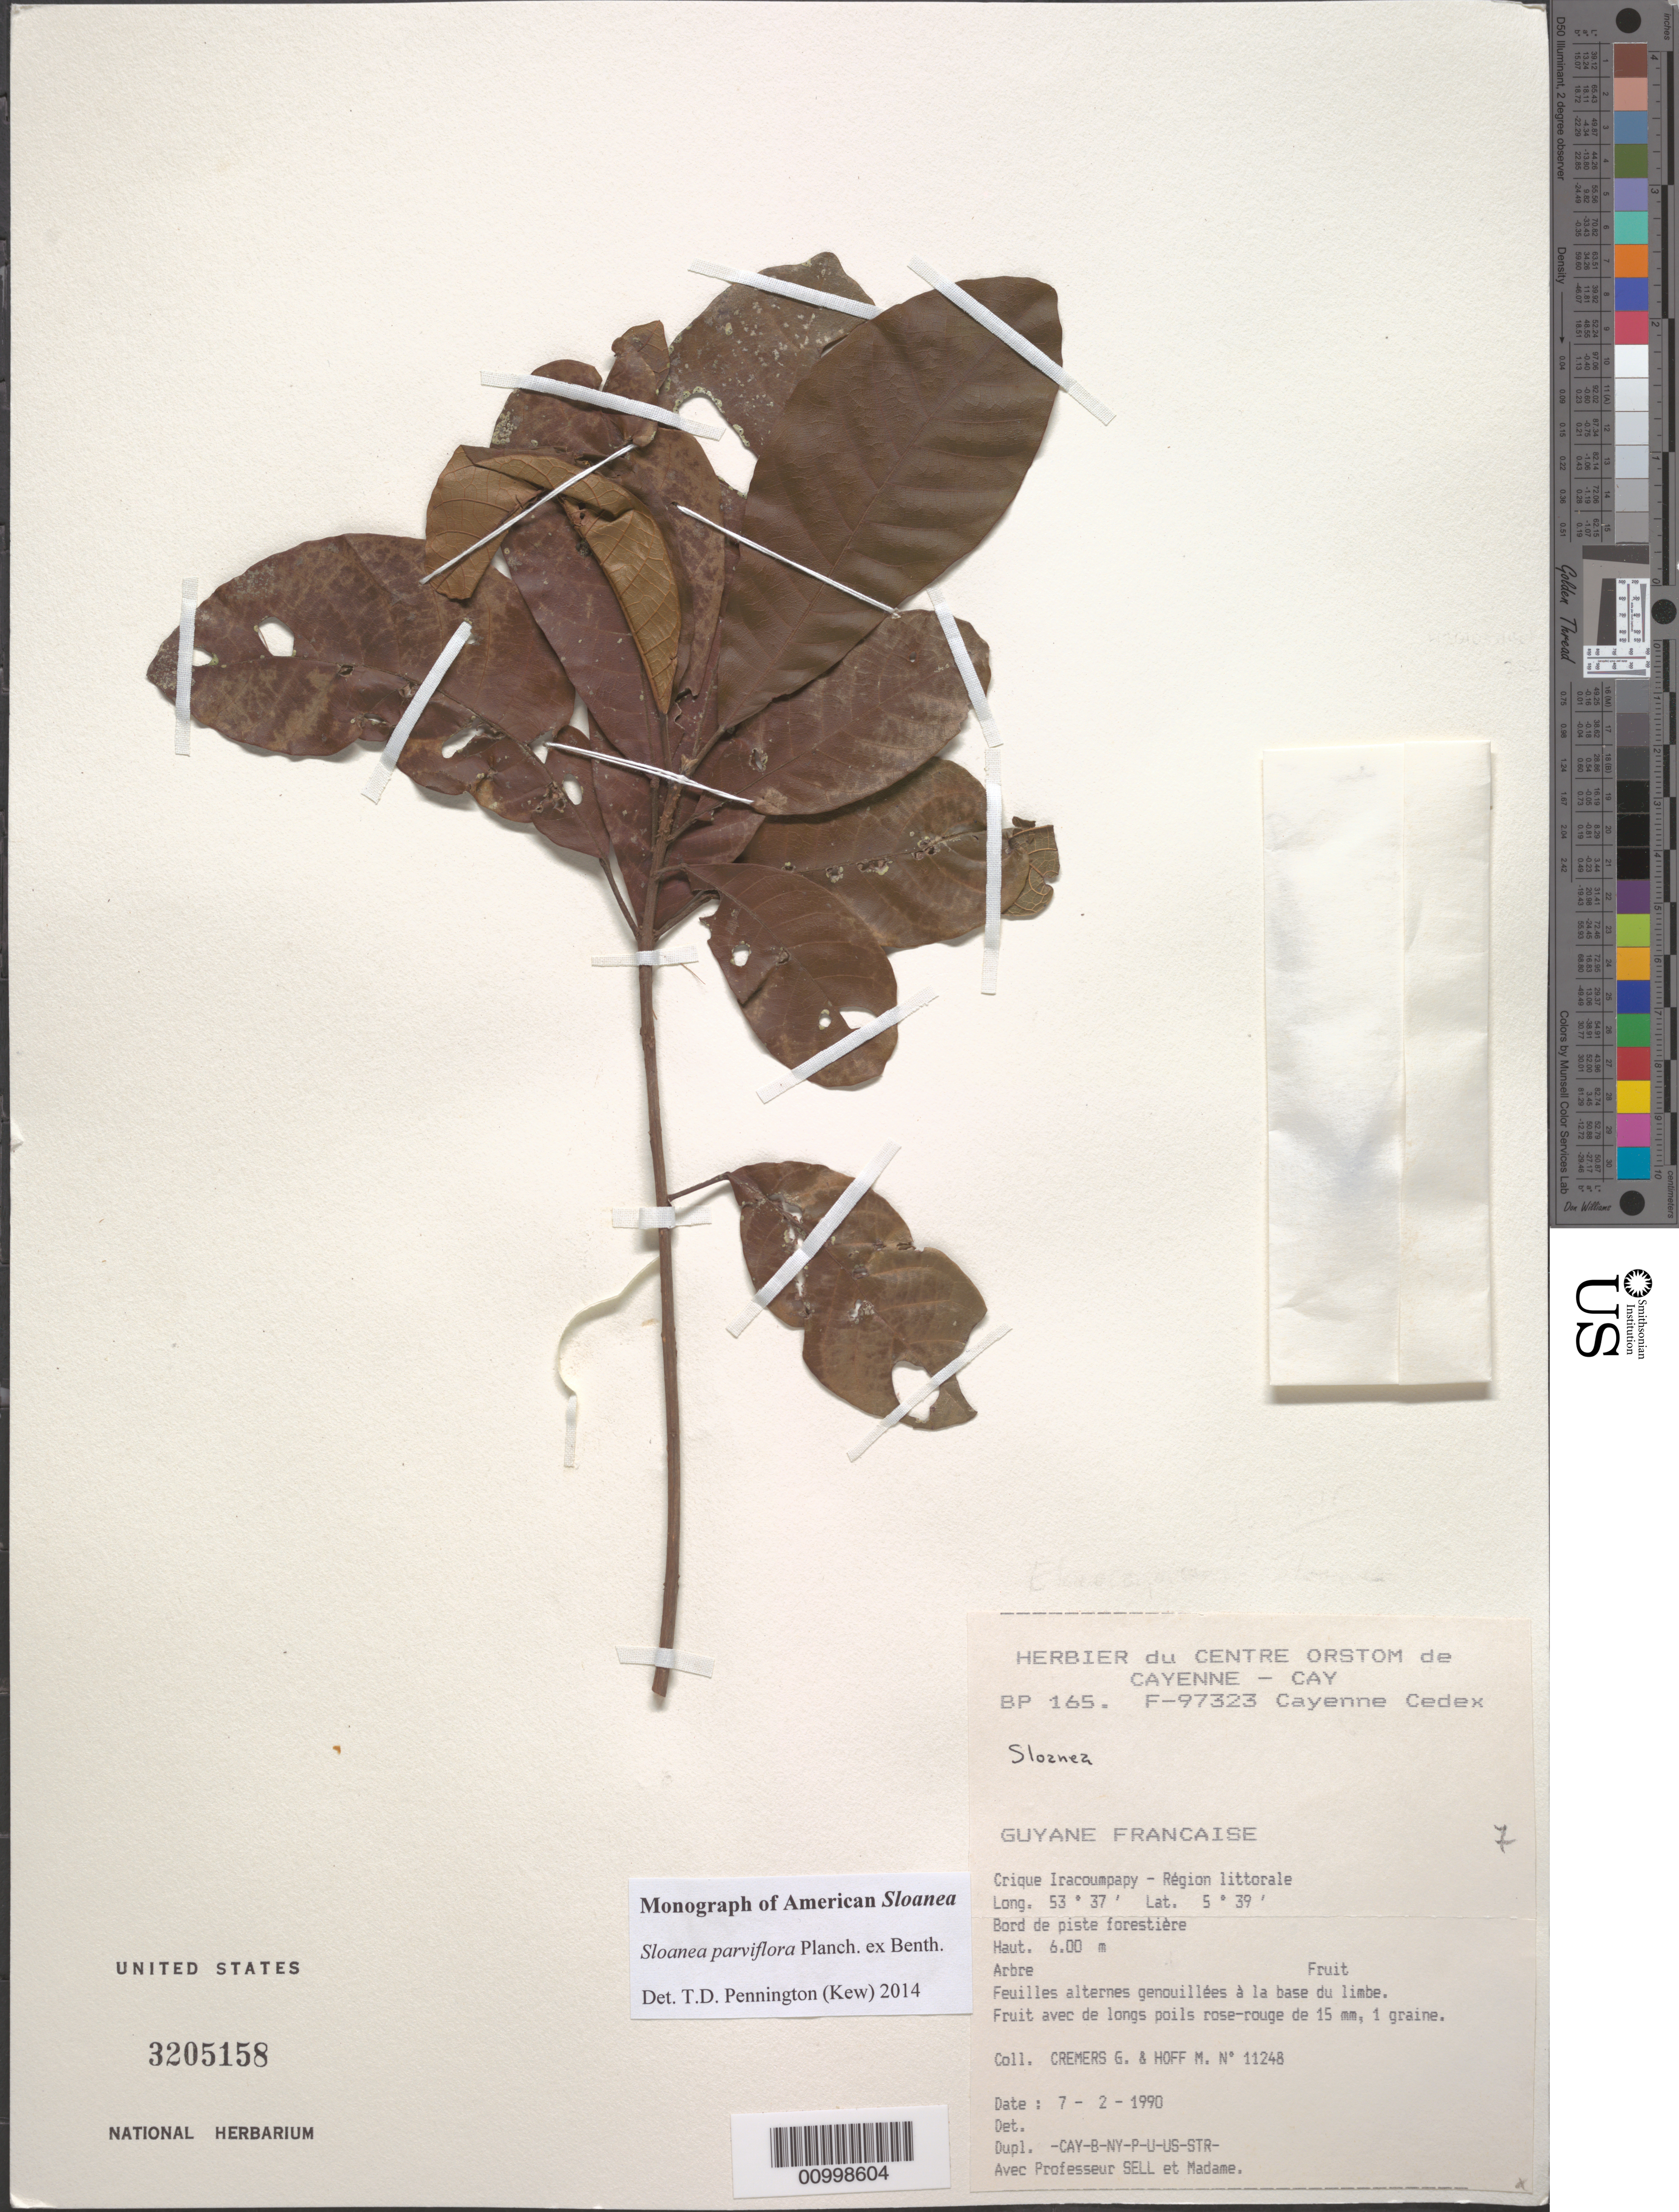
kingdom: Plantae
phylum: Tracheophyta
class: Magnoliopsida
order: Oxalidales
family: Elaeocarpaceae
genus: Sloanea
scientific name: Sloanea parviflora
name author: Planch. ex Benth.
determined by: Pennington, T. D., (K)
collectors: G. Cremers & M. Hoff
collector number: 11248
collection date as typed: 7-Feb-90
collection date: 1990-02-07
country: French Guiana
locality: Crique Iracoumpapy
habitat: Bord de piste forestiere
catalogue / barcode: US 3205158